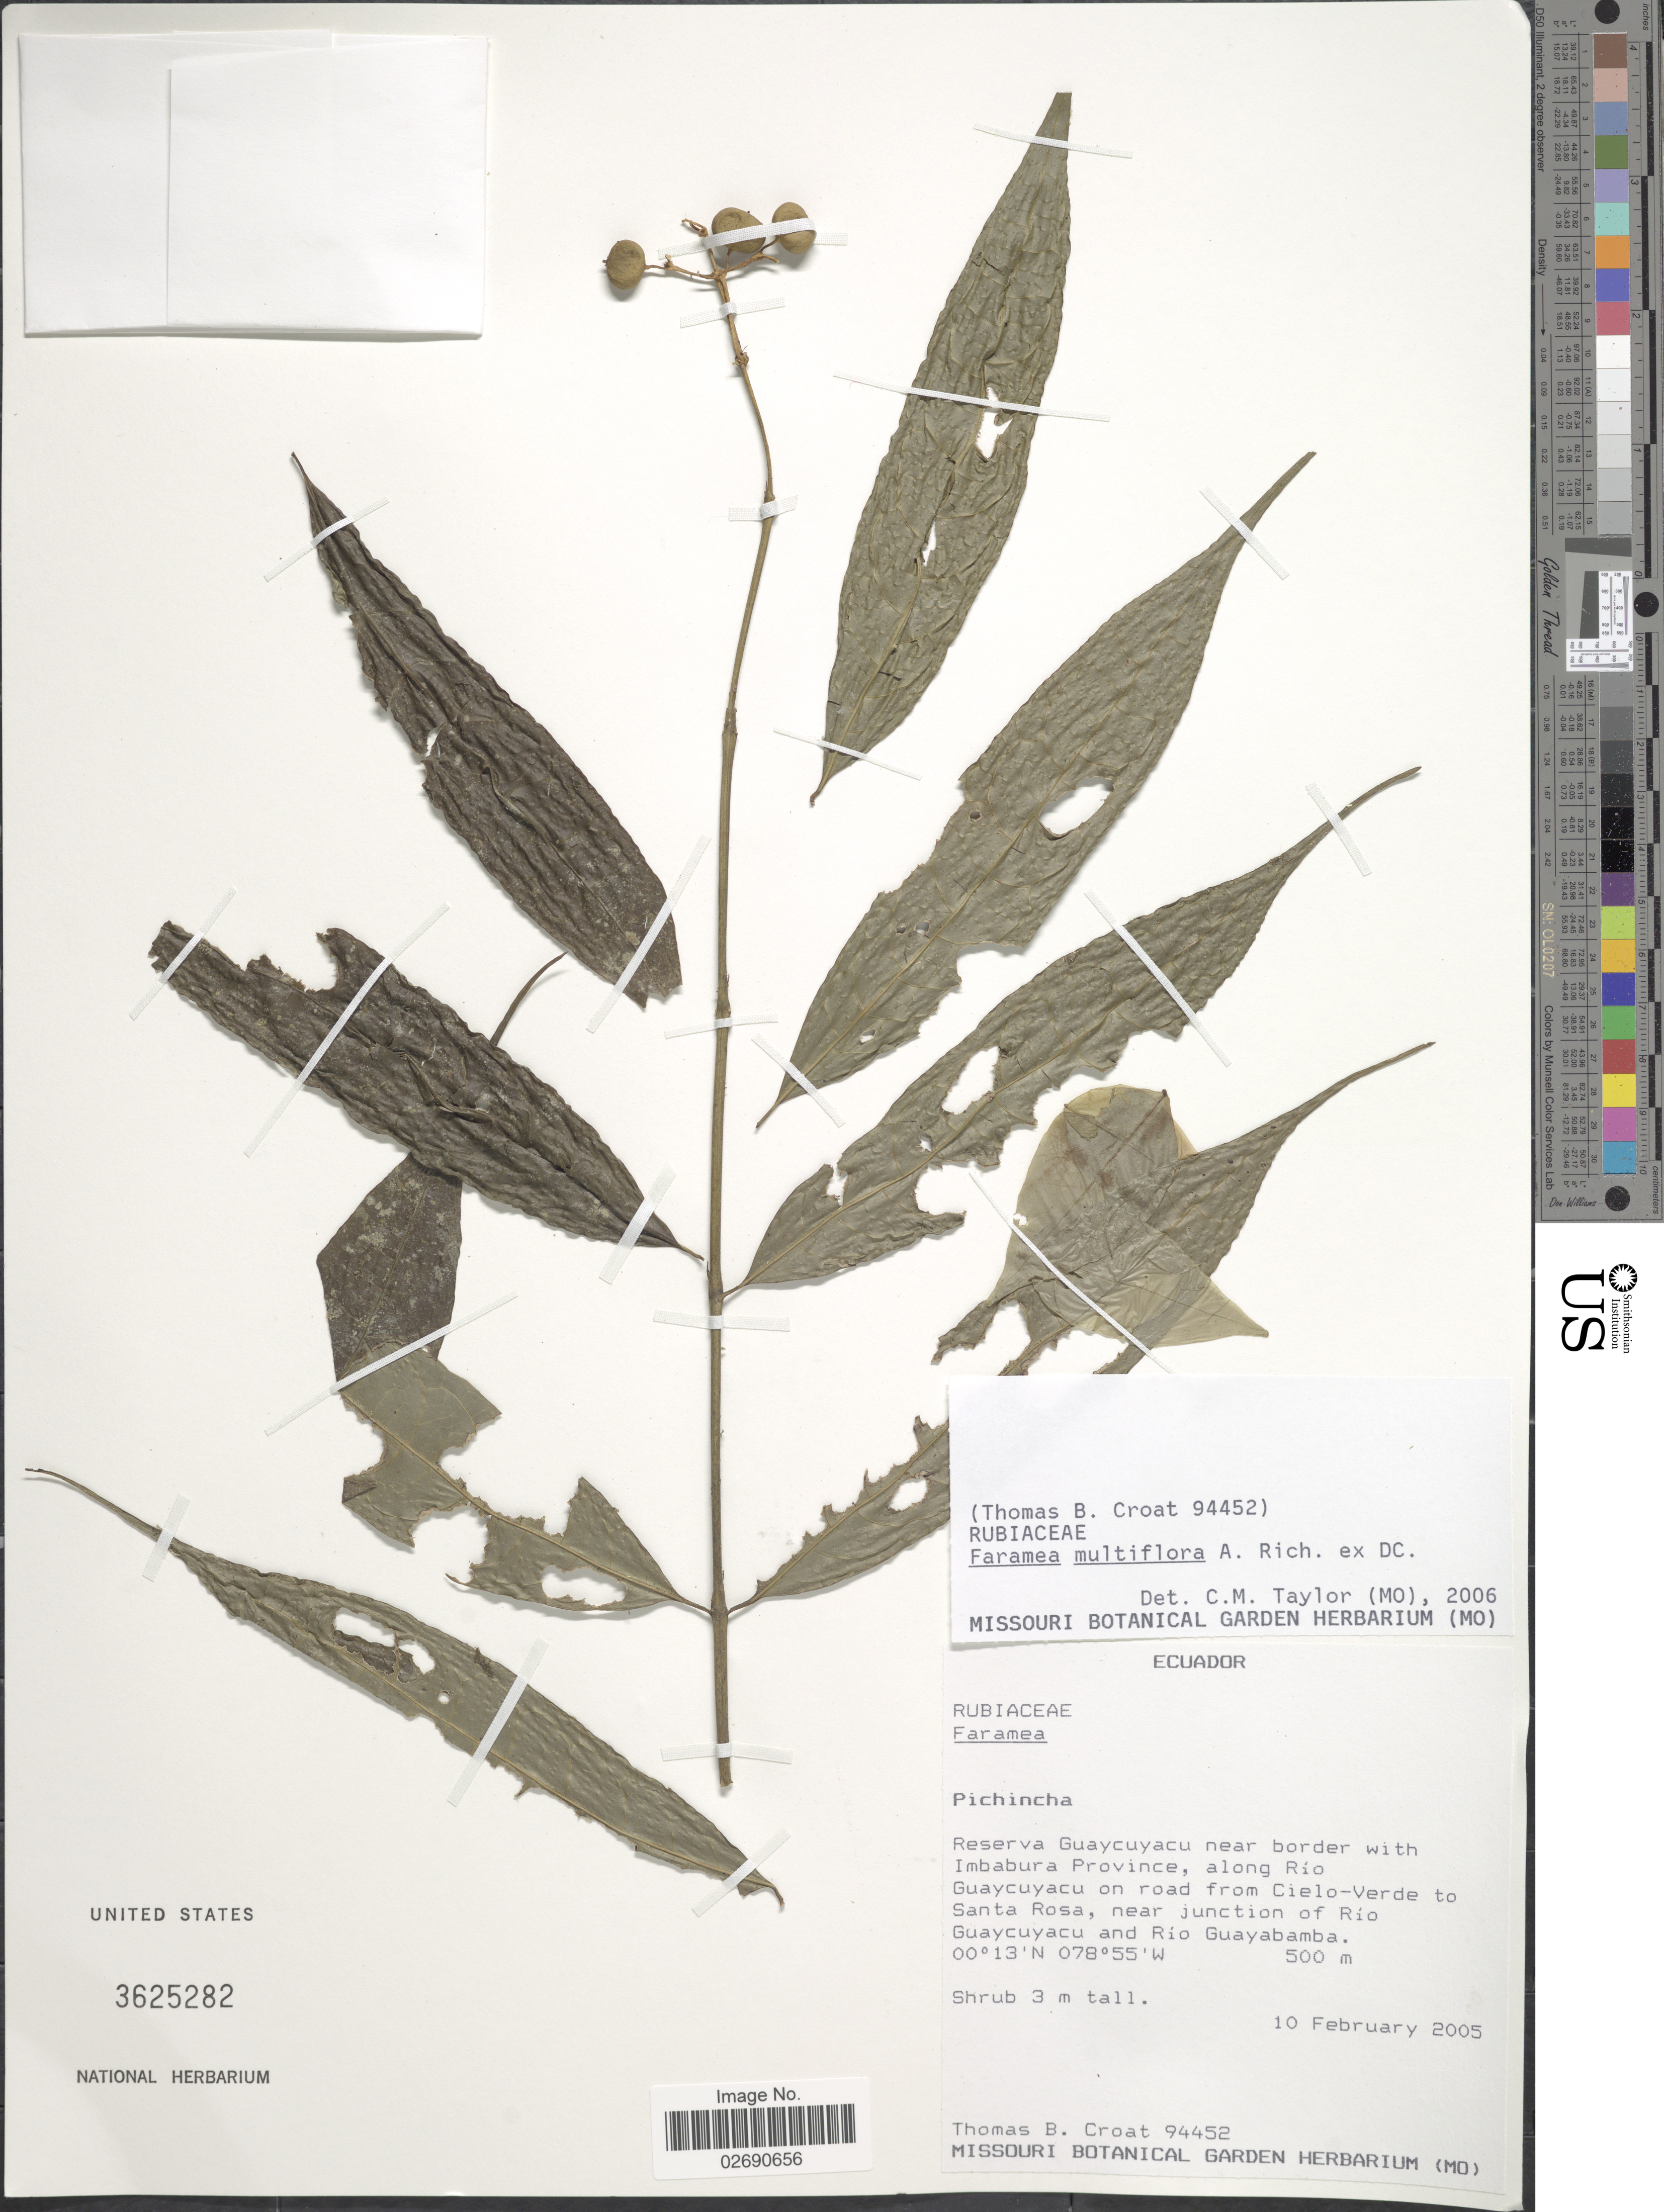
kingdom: Plantae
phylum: Tracheophyta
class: Magnoliopsida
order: Gentianales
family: Rubiaceae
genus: Faramea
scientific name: Faramea multiflora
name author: A. Rich. ex DC.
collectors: T. B. Croat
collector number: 94452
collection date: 2005-02-10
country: Ecuador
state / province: Pichincha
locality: Reserva Guaycuyacu near border with Imbabura Province, along Río Guaycuyacu on road from Cielo-Verde to Santa Rosa, near junction of Río Guaycuyacu and Río Guayabamba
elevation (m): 500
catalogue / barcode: US 3625282